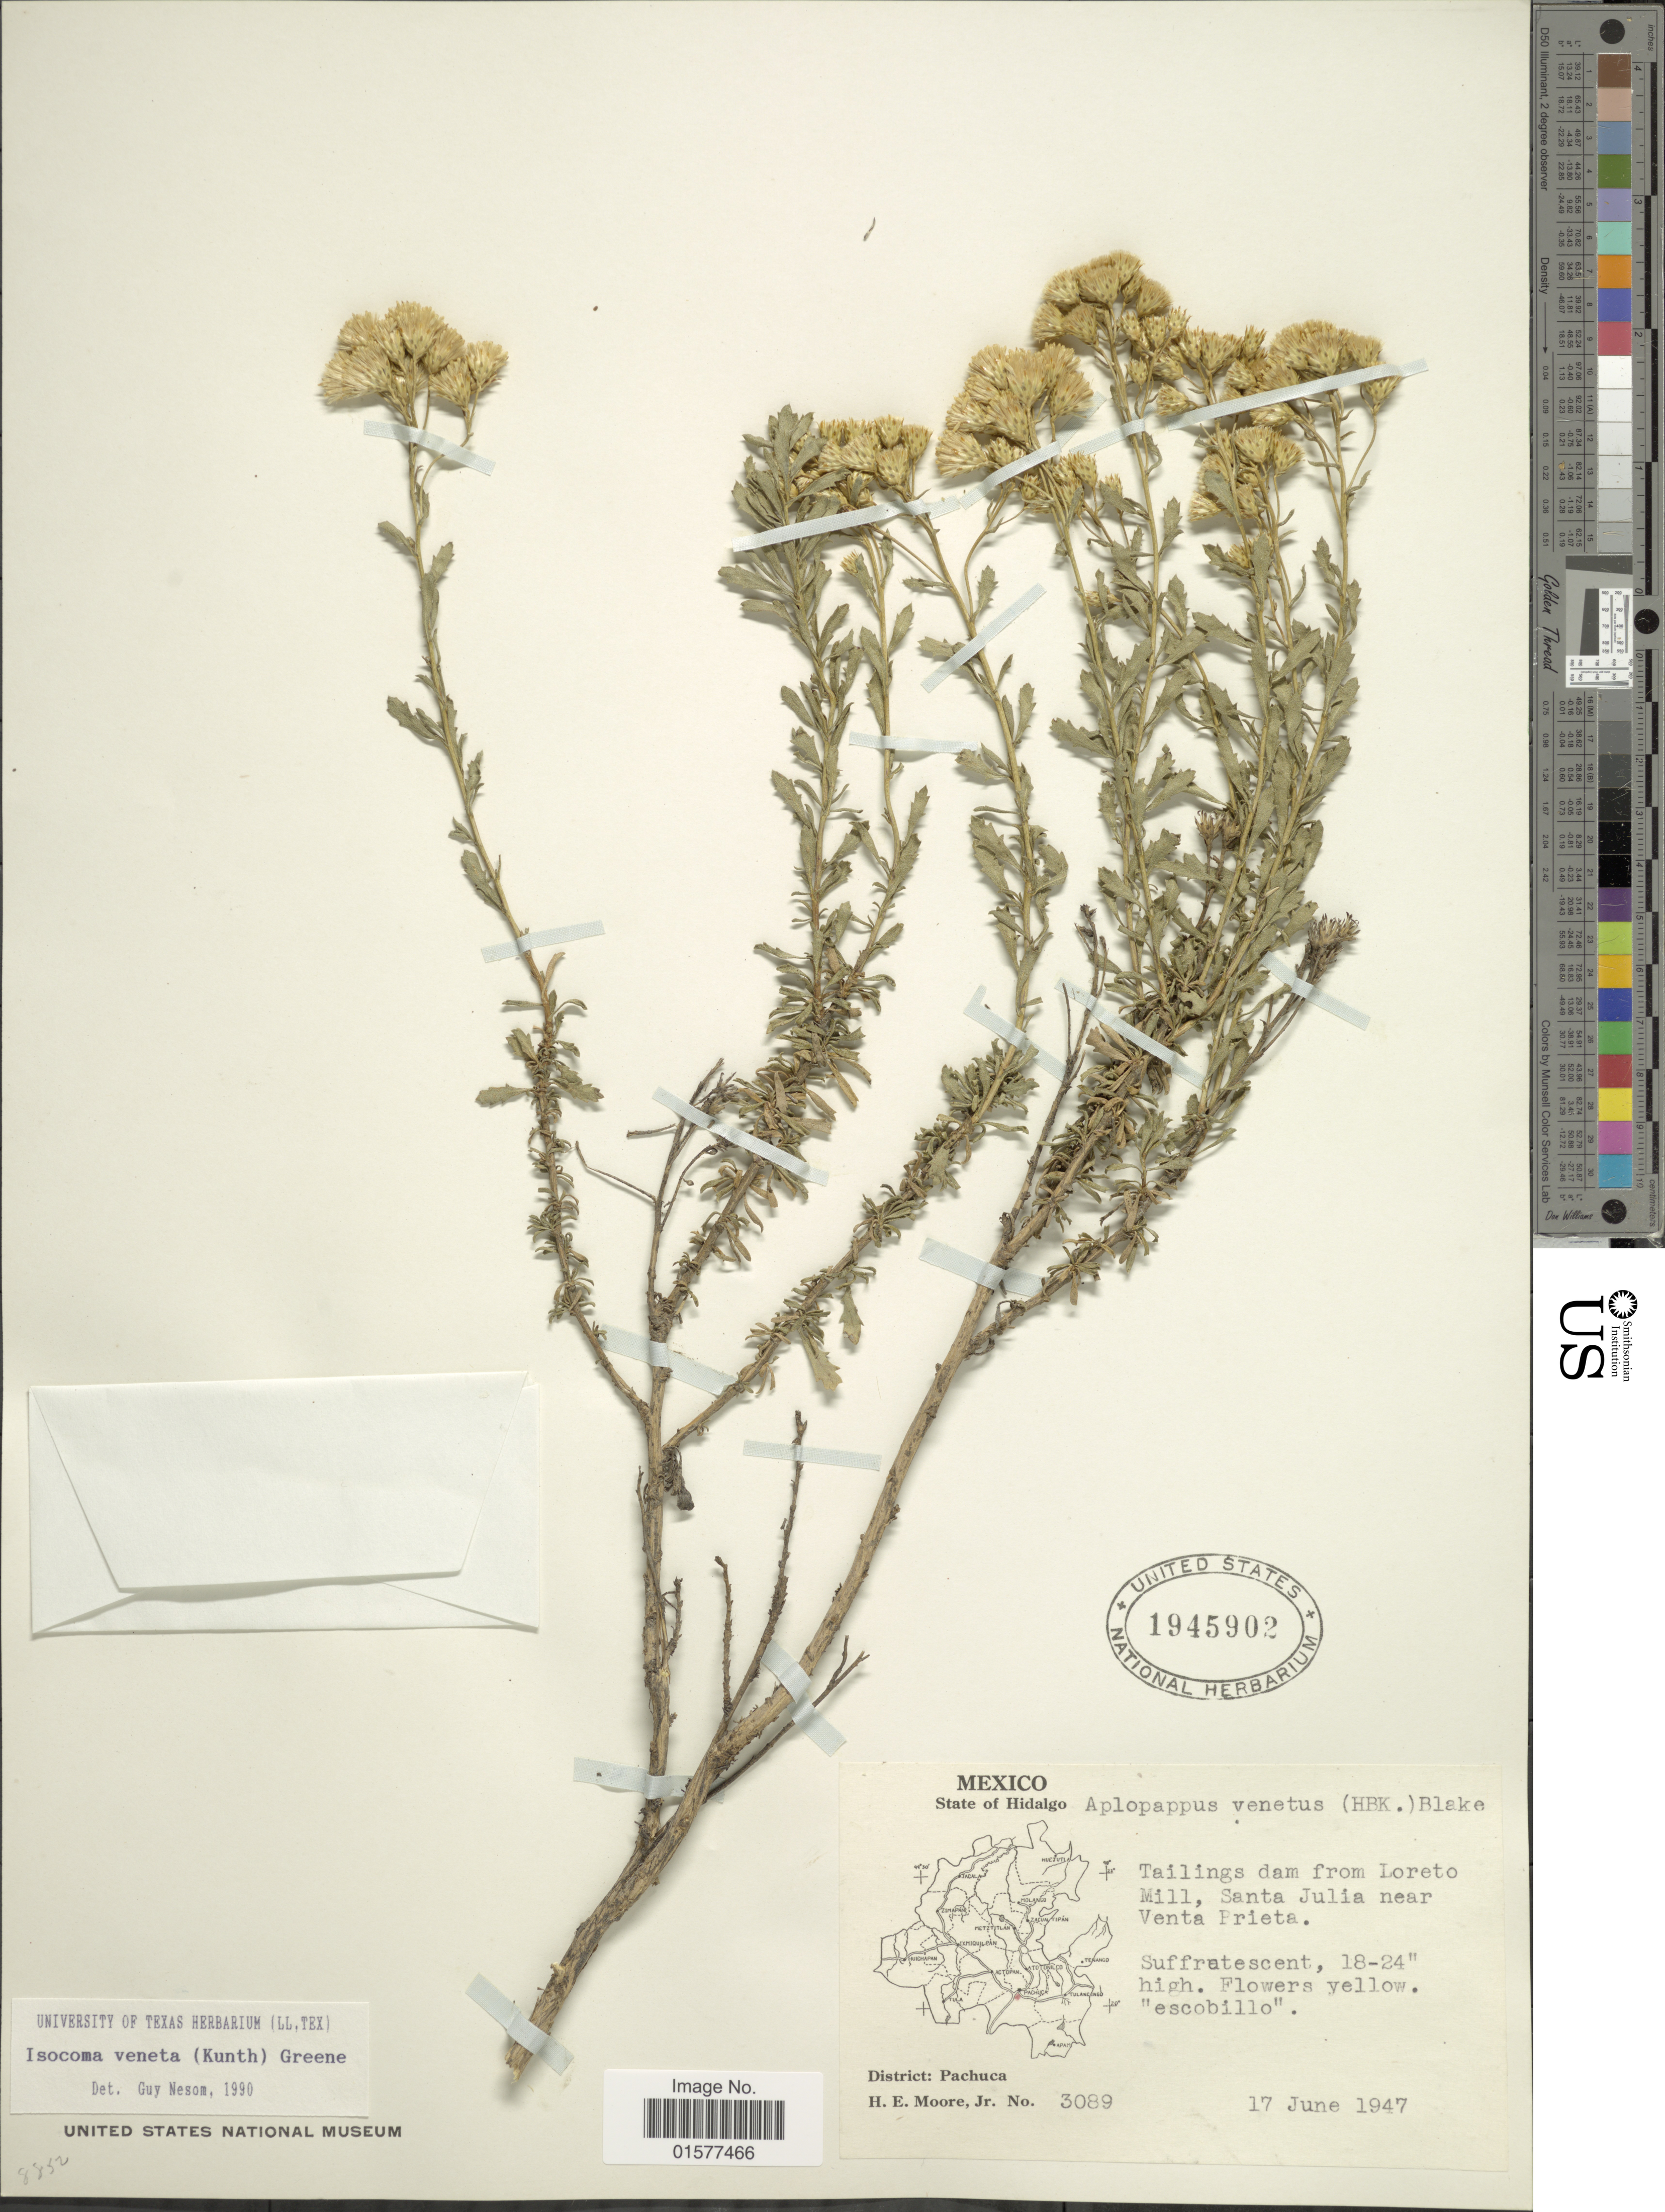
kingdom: Plantae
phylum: Tracheophyta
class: Magnoliopsida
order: Asterales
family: Asteraceae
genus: Isocoma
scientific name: Isocoma veneta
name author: (Kunth) Greene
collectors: H. E. Moore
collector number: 3089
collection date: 1947-06-17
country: Mexico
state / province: Hidalgo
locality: State of Hidalgol, Tailings dam from Loreto LMill, Santa Julia near venta Prieta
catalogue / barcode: US 1945902